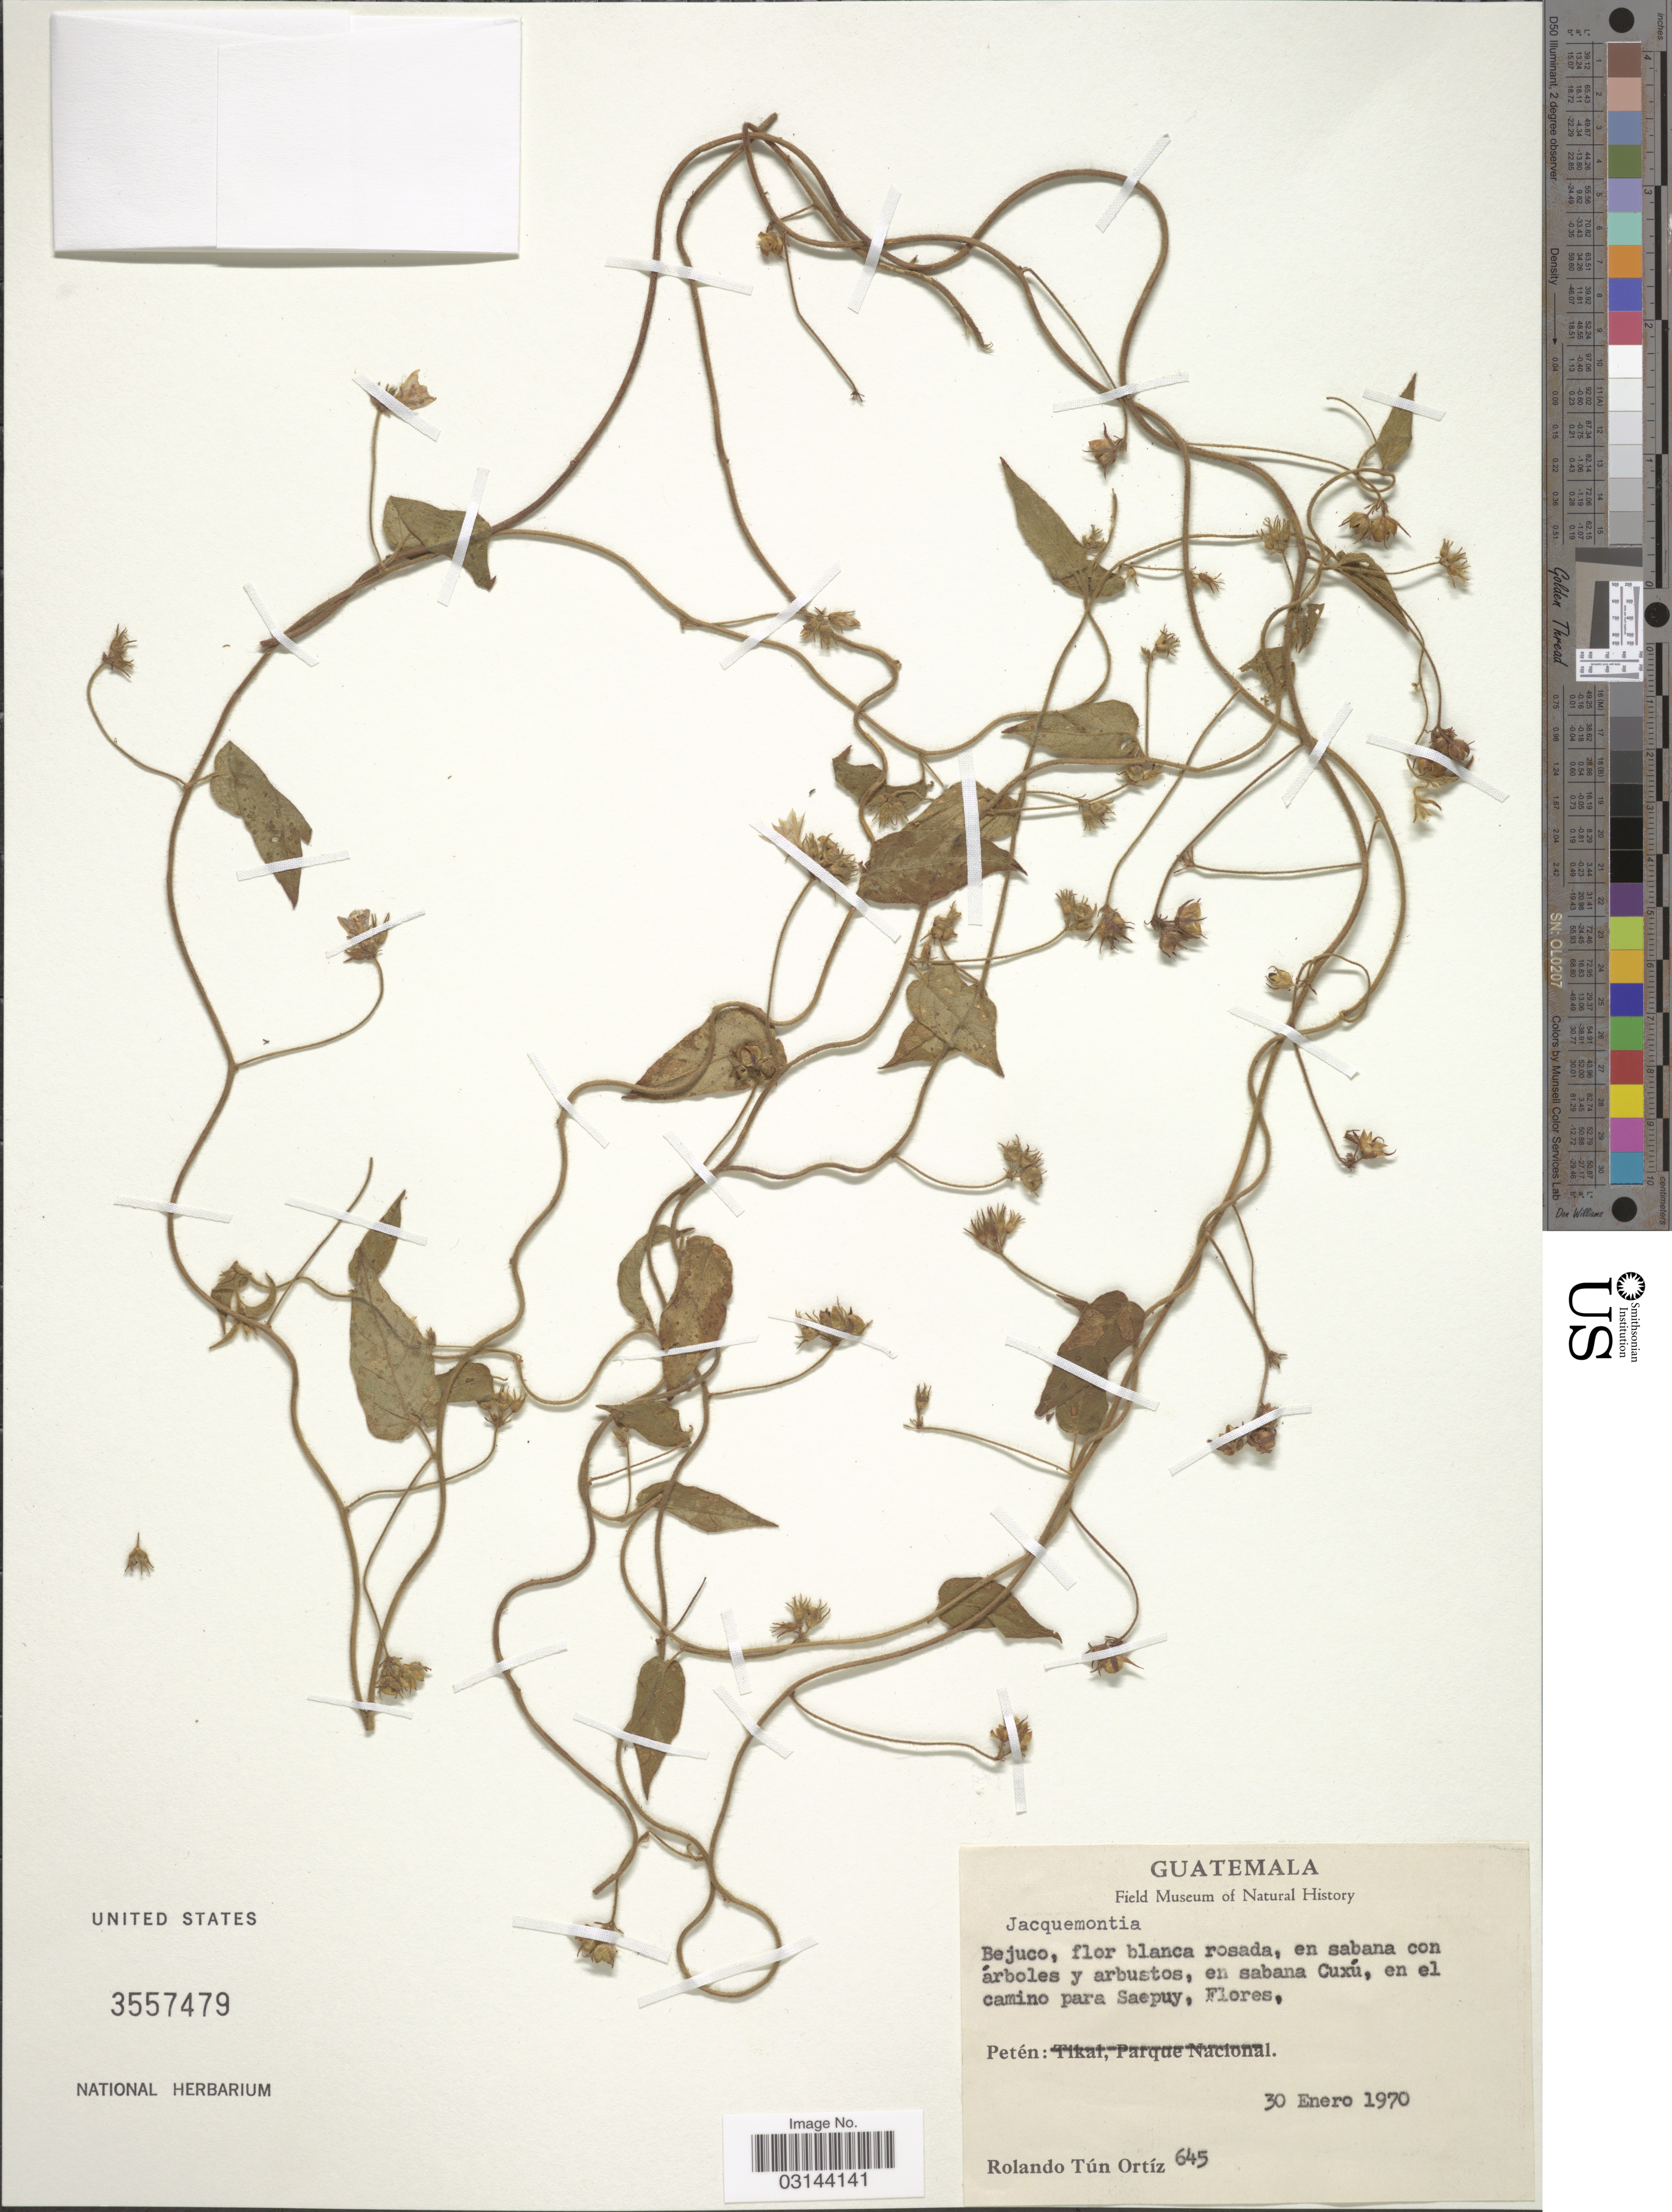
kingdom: Plantae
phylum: Tracheophyta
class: Magnoliopsida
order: Solanales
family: Convolvulaceae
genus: Jacquemontia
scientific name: Jacquemontia sp.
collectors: R. T. Ortíz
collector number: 645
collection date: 1970-01-30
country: Guatemala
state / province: El Petén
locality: Petén, en sabana Cuxú, en el camino para Saepuy, Flores.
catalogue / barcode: US 3557479